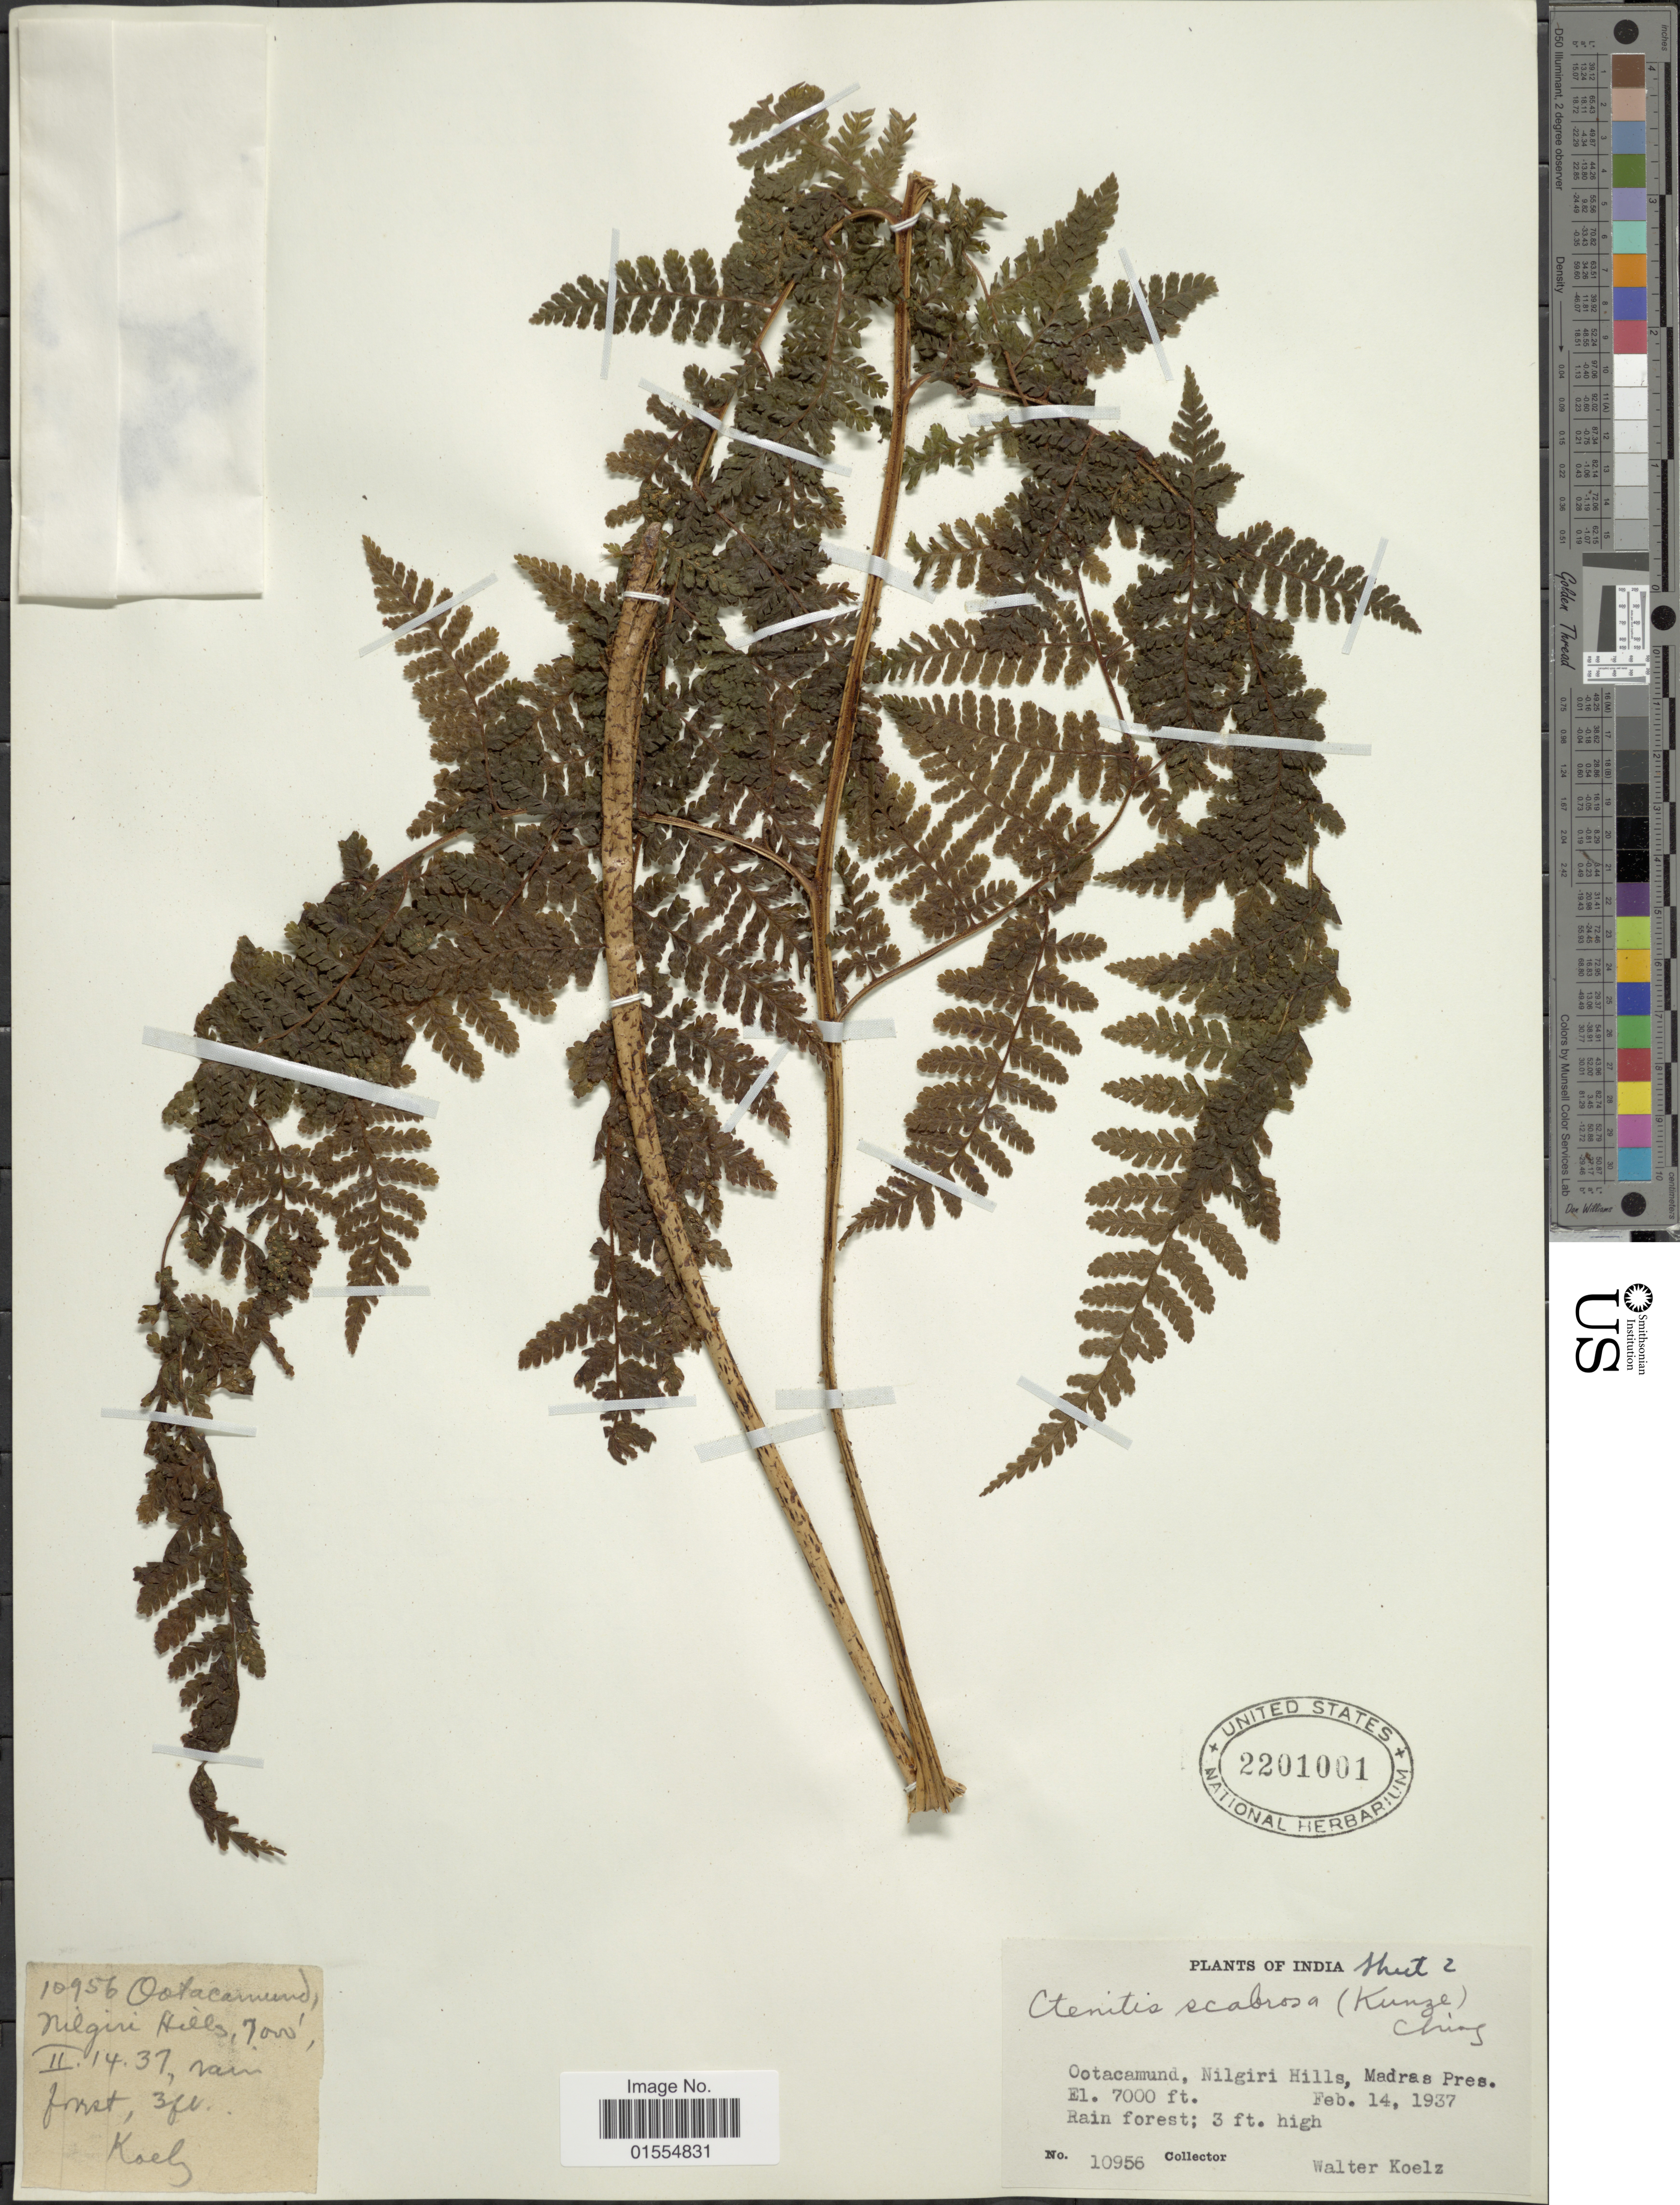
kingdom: Plantae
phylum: Tracheophyta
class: Polypodiopsida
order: Polypodiales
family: Dryopteridaceae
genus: Dryopteris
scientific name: Dryopteris scabrosa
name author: (Kunze) Kuntze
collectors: W. N. Koelz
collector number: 10956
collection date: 1937-02-14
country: India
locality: Ootacamund, Nilgiri Hills, Madras Pres.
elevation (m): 2134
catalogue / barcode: US 2201001